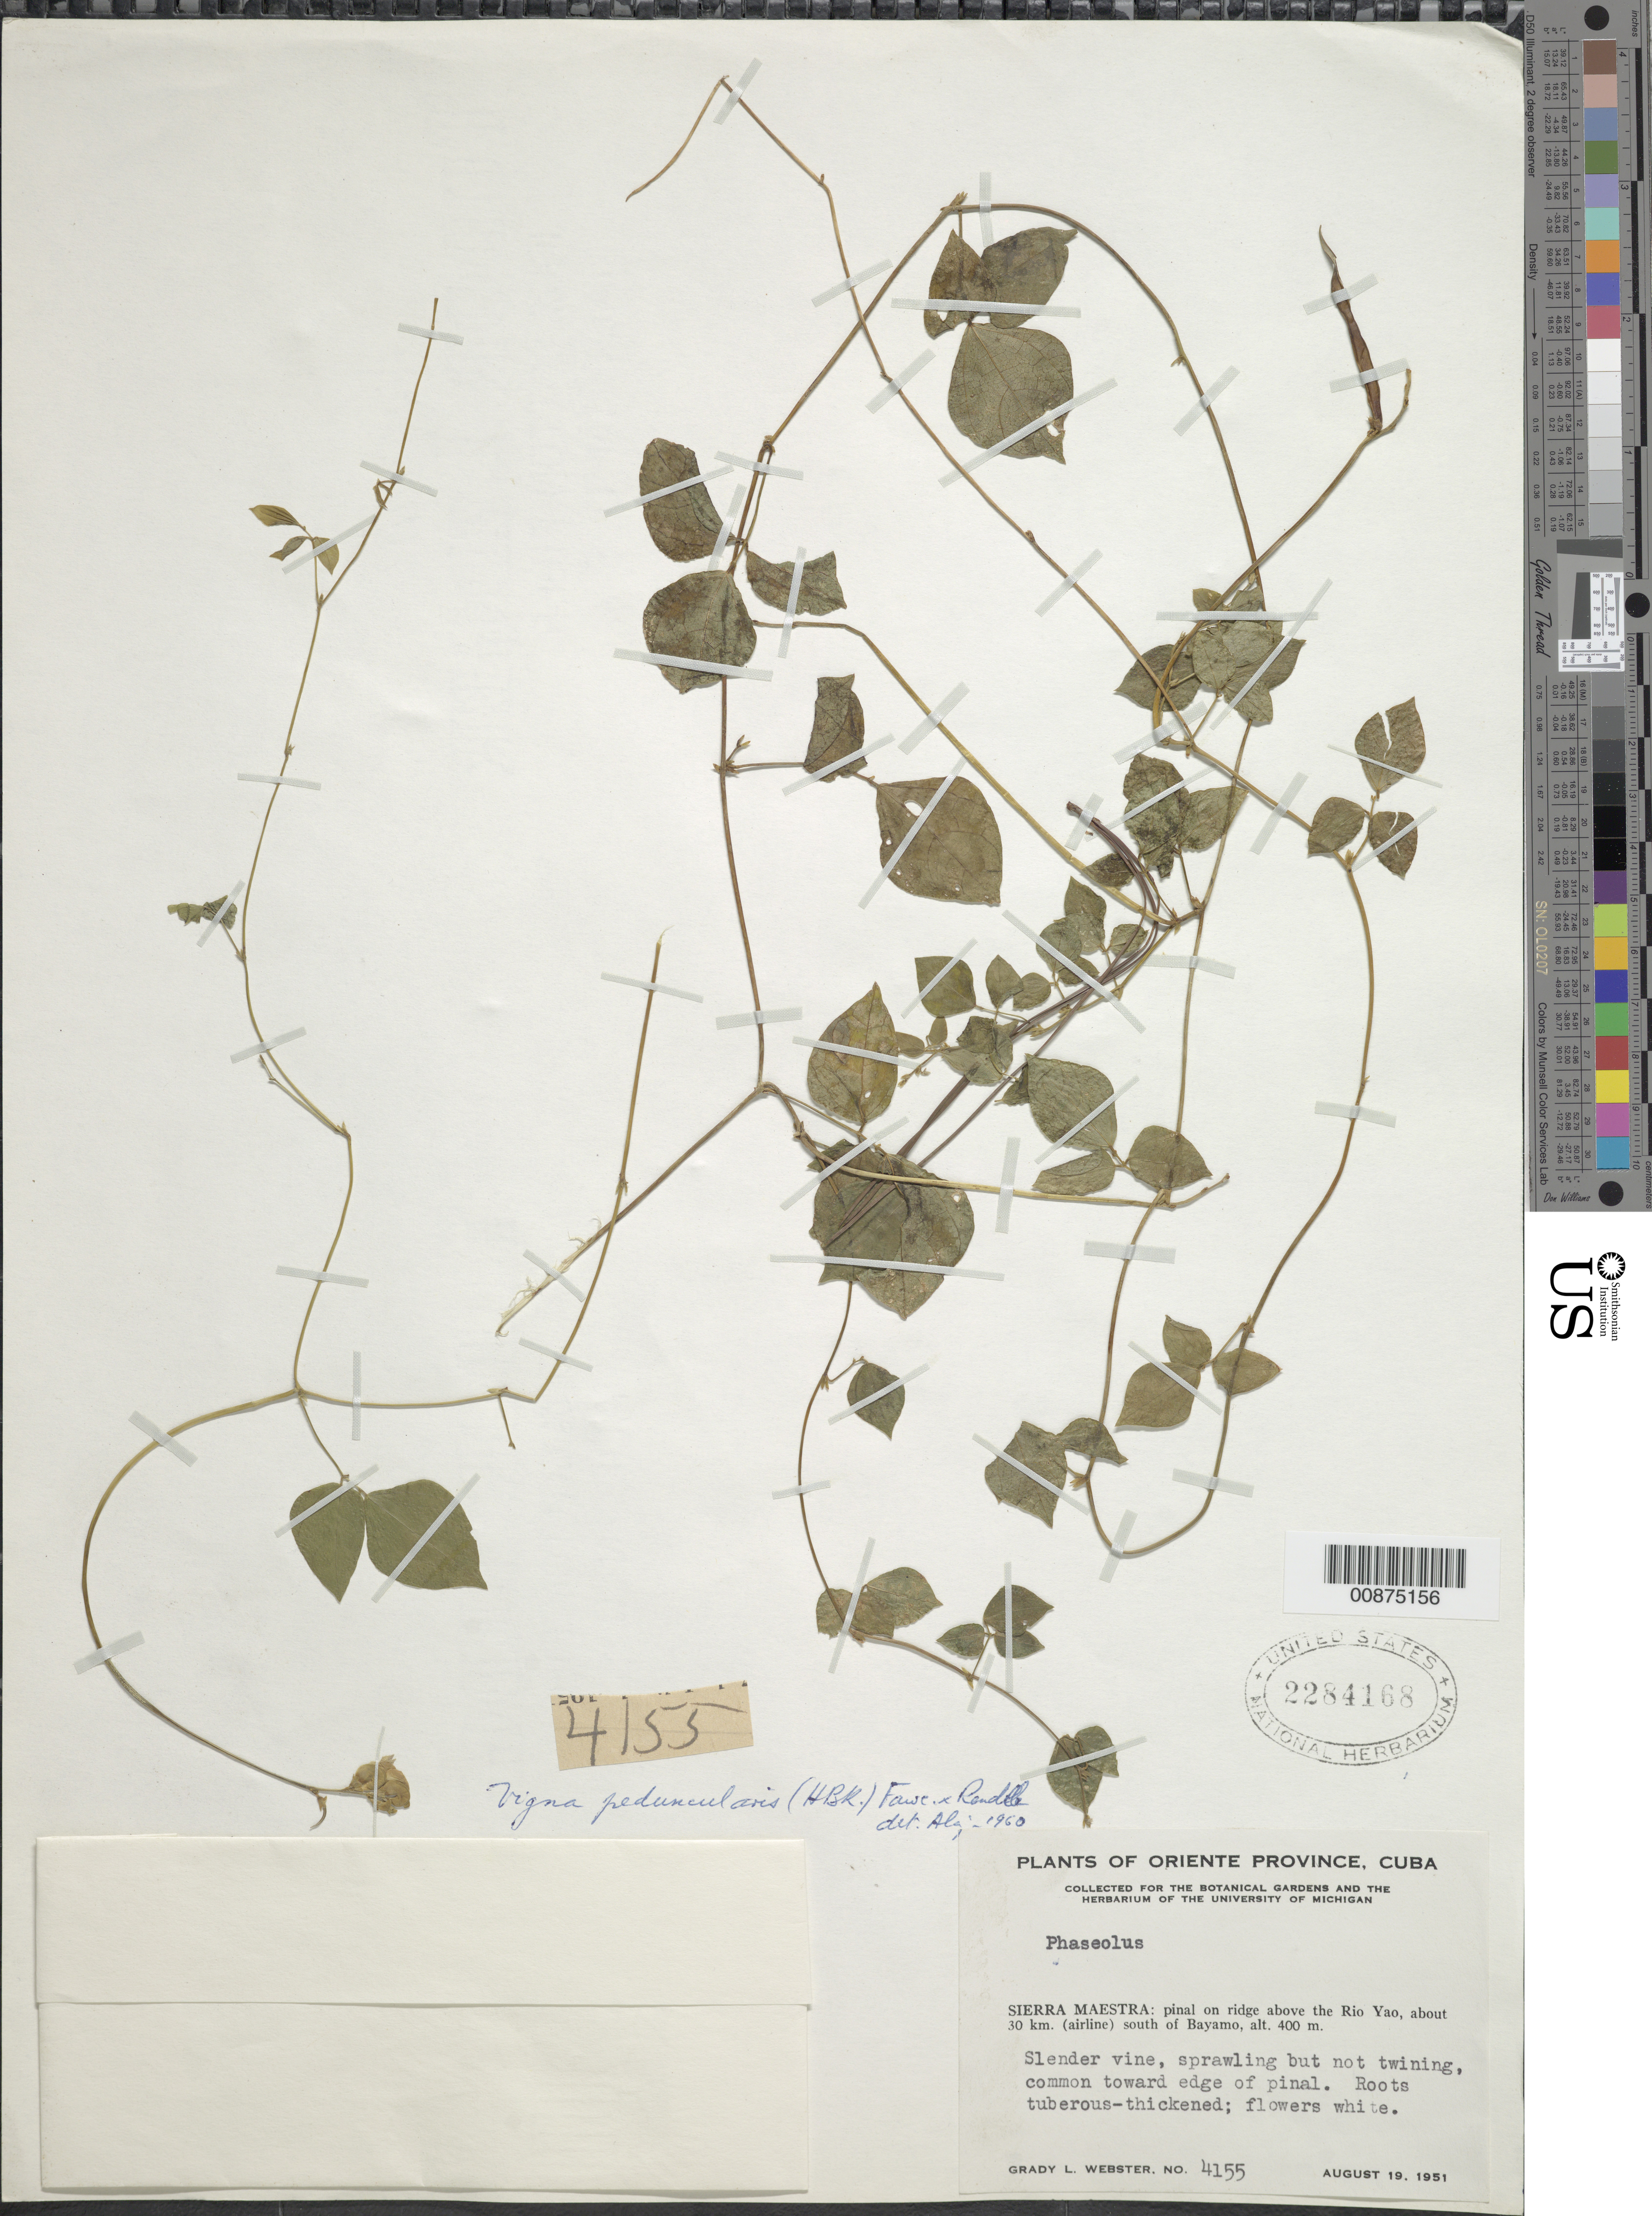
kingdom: Plantae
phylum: Tracheophyta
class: Magnoliopsida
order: Fabales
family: Fabaceae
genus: Phaseolus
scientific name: Phaseolus sp.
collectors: G. L. Webster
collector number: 4155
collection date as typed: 19 Aug 1951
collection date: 1951-08-19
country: Cuba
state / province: Oriente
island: Cuba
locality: Sierra Maestra: pinal on ridge above Río Yao, about 30 km (airline) south of Bayamo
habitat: Pinal on ridge. Common toward edge of pinal.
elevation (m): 400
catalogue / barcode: US 2284168